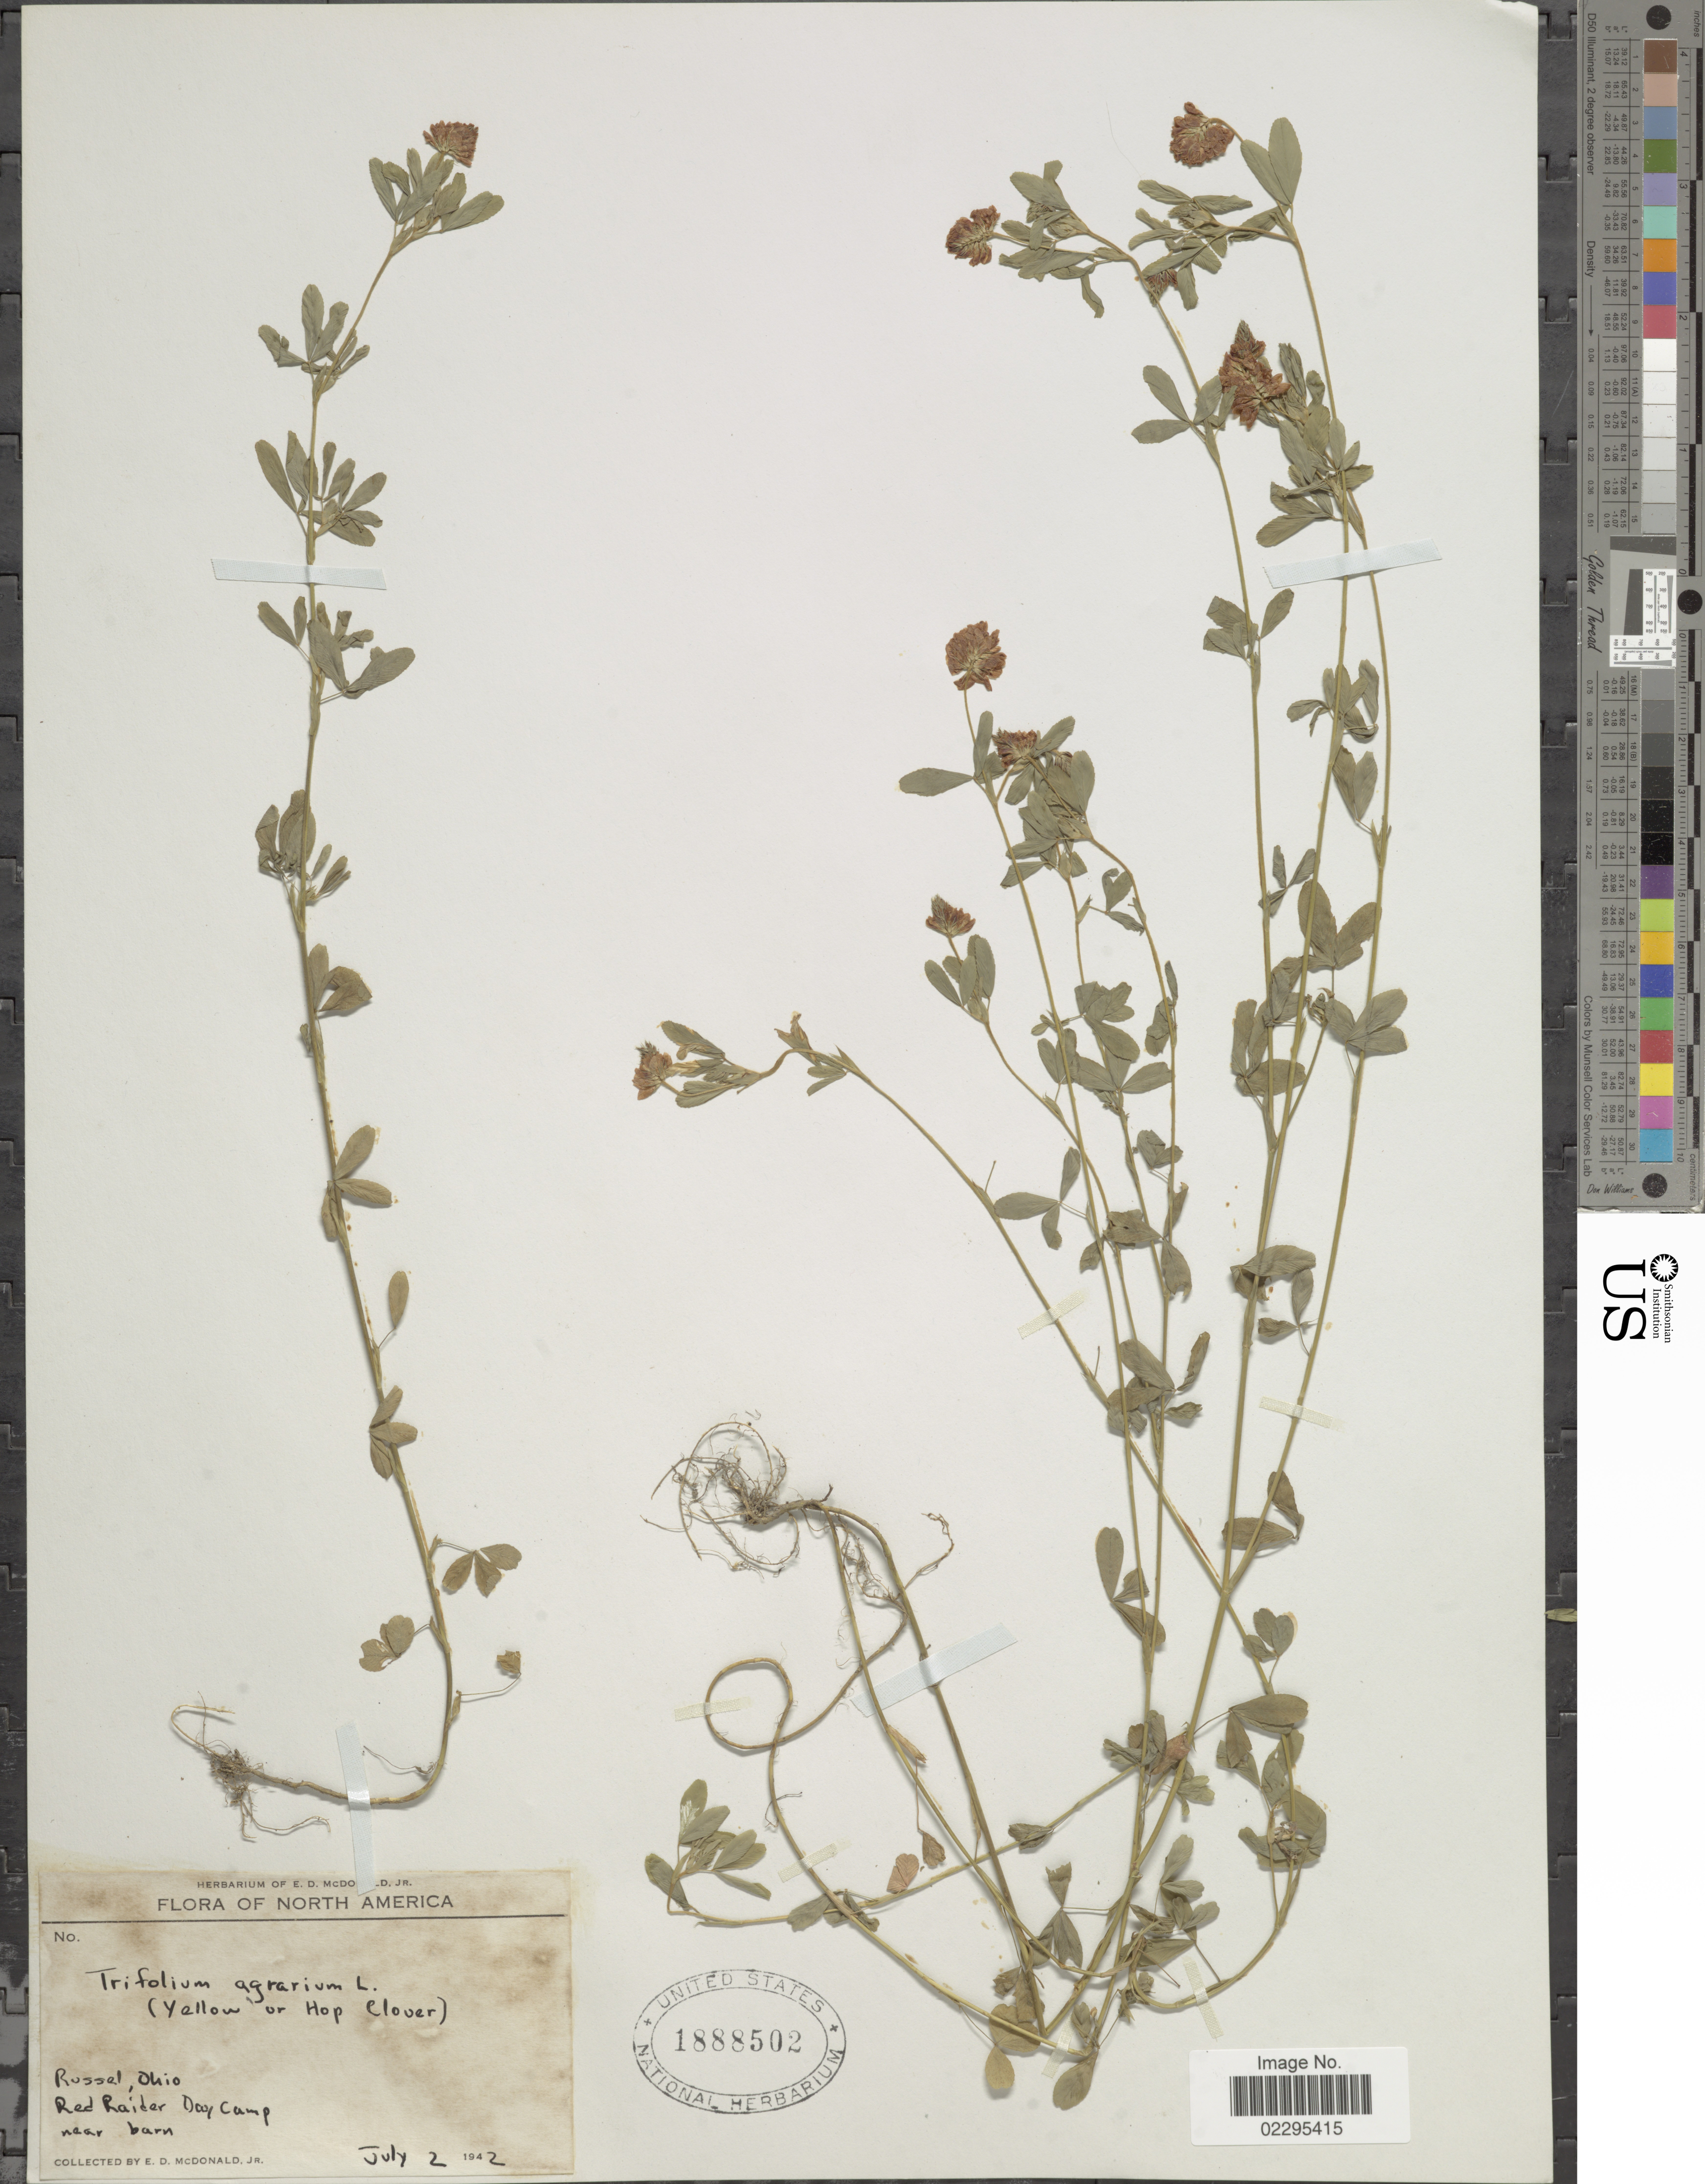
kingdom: Plantae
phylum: Tracheophyta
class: Magnoliopsida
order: Fabales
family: Fabaceae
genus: Trifolium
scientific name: Trifolium agrarium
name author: L.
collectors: E. D. McDonald Jr.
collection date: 1942-07-02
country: United States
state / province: Ohio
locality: Russel. Red Raider Day Camp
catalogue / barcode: US 1888502